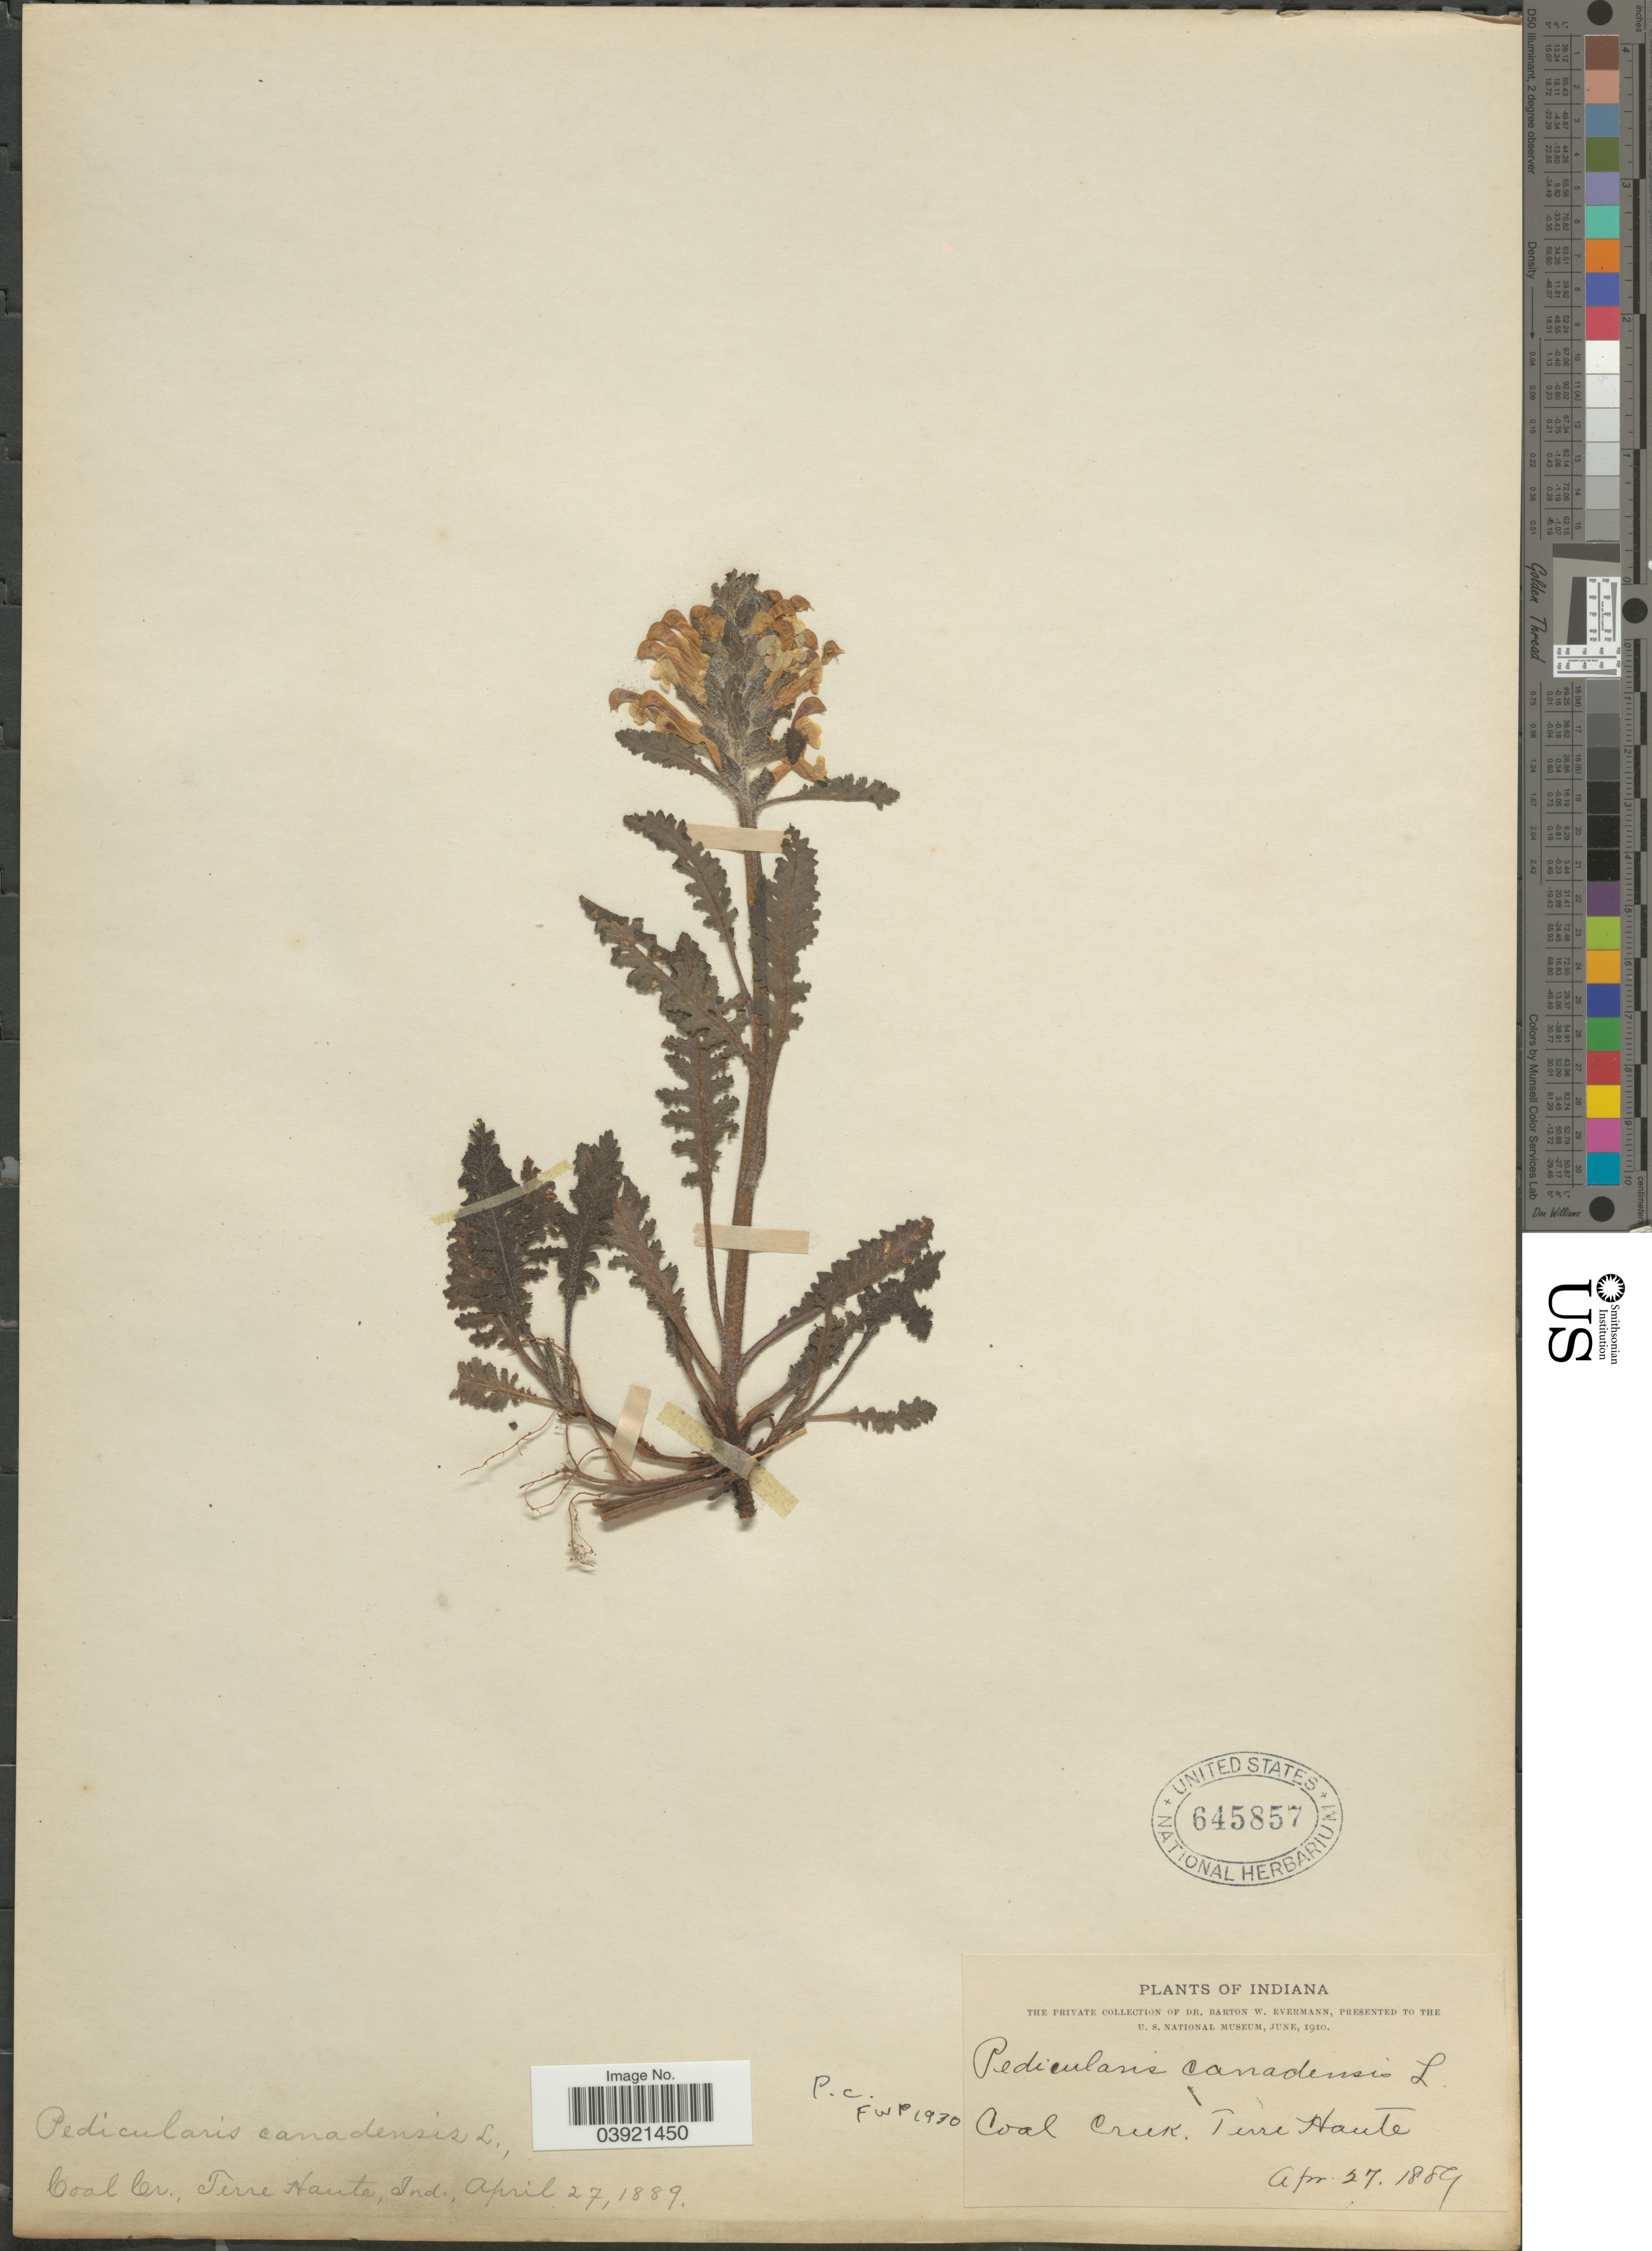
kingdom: Plantae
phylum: Tracheophyta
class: Magnoliopsida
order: Lamiales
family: Orobanchaceae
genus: Pedicularis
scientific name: Pedicularis canadensis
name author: L.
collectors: B. W. Evermann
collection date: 1889-04-27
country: United States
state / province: Indiana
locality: Coal Cr., Terre Haute.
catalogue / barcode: US 645857